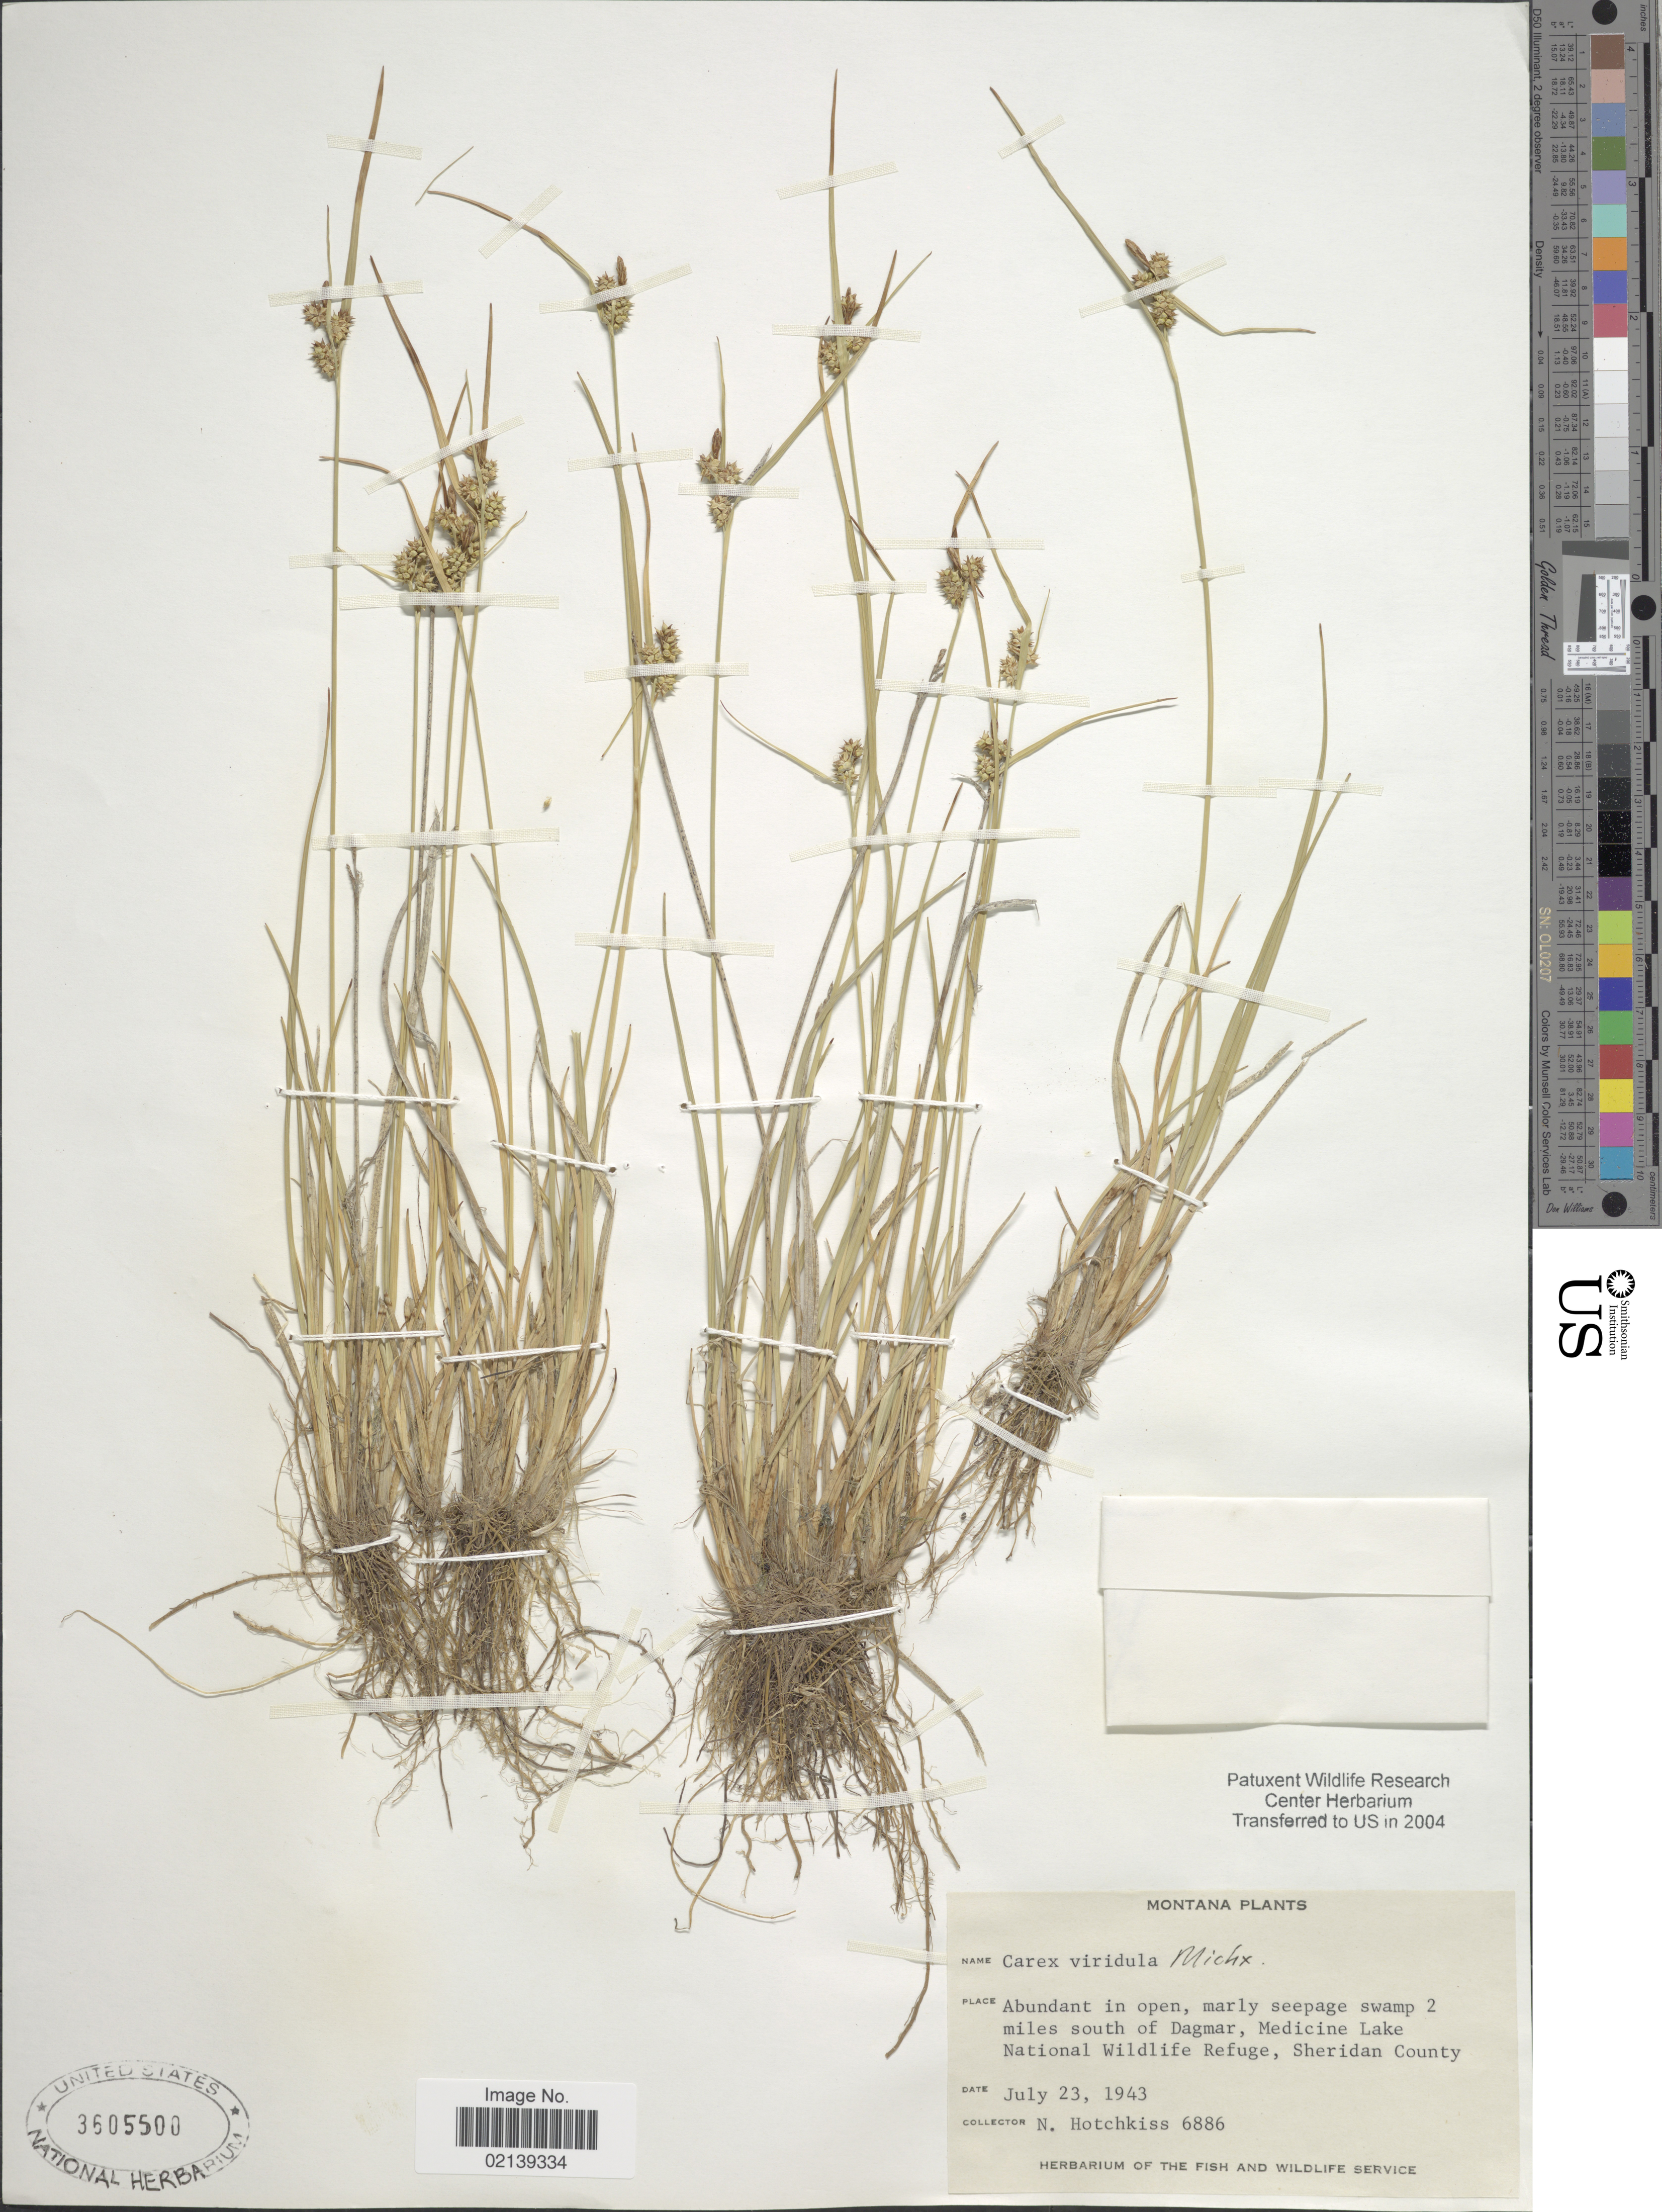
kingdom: Plantae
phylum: Tracheophyta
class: Liliopsida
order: Poales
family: Cyperaceae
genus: Carex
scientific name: Carex oederi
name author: Retz.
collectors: N. Hotchkiss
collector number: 6886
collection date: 1943-07-23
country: United States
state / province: Montana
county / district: Sheridan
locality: Abundant in open, marly seepage swamp 2 miles south of Dagmar, Medicine Lake National Wildlife Refuge.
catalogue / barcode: US 3605500